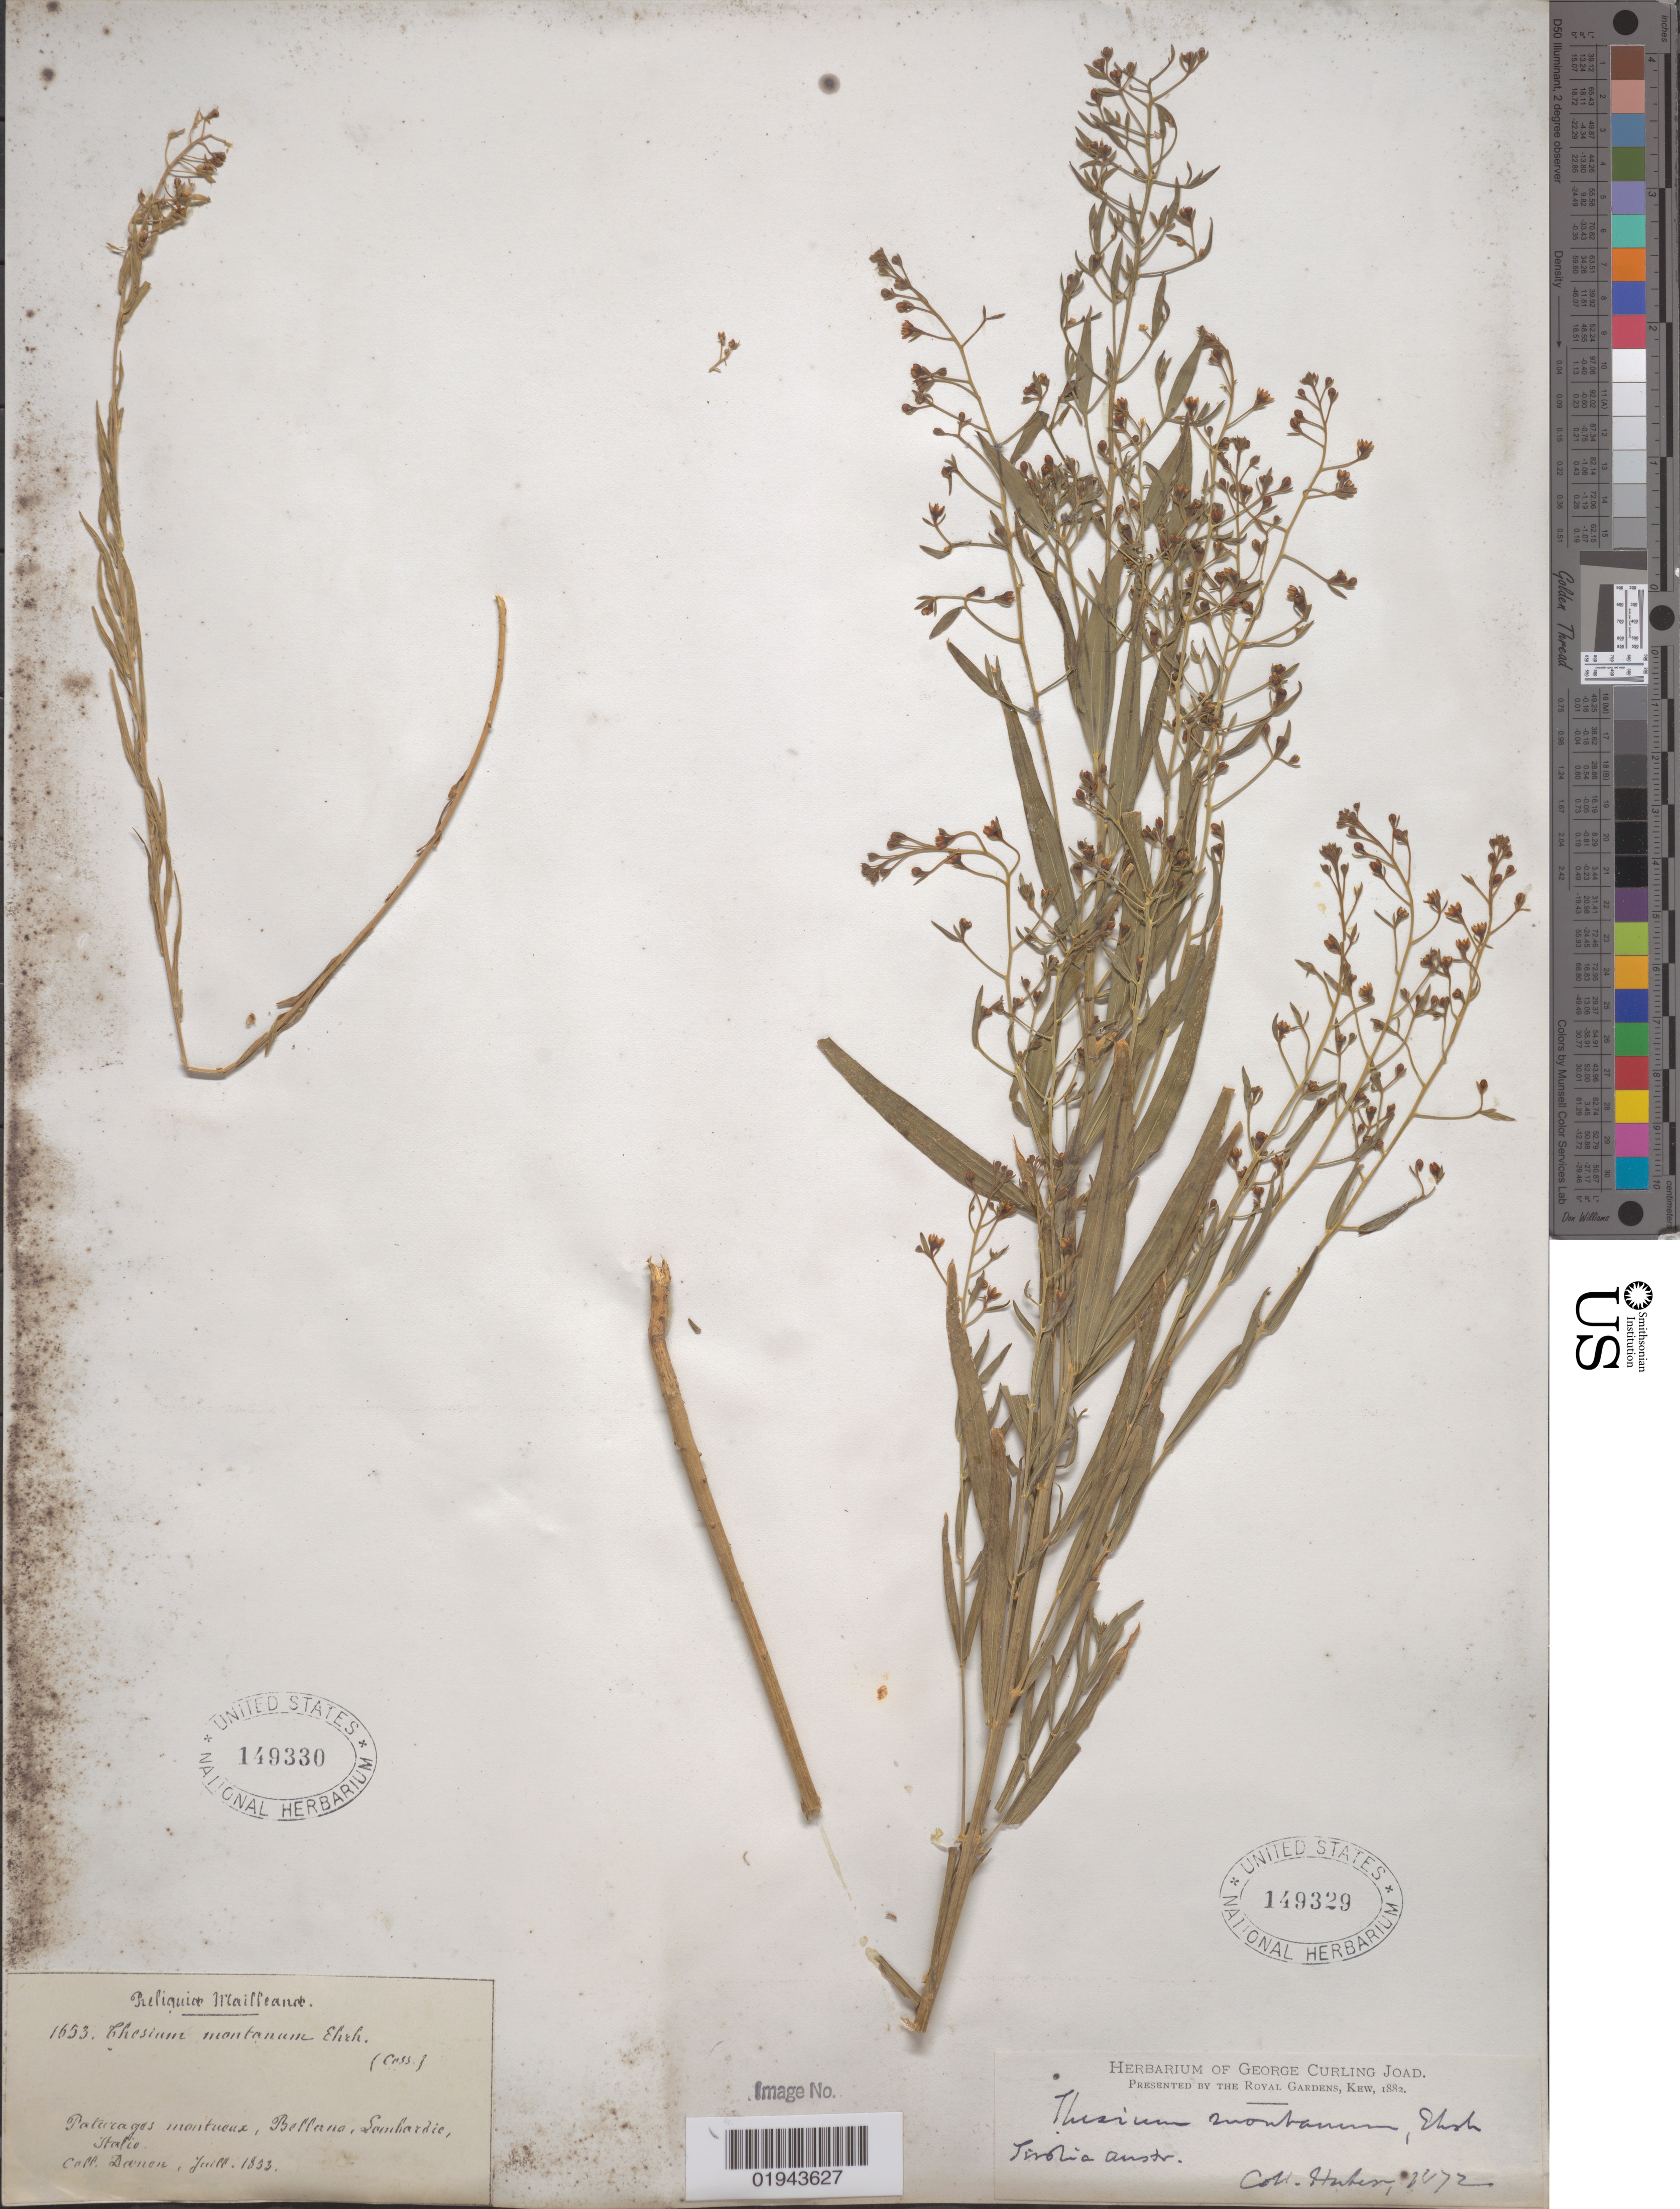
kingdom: Plantae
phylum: Tracheophyta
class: Magnoliopsida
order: Santalales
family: Thesiaceae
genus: Thesium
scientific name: Thesium montanum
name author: Ehrh. ex Hoffm.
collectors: -. Huter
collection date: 1872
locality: Tirolia austr.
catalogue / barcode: US 149329-2